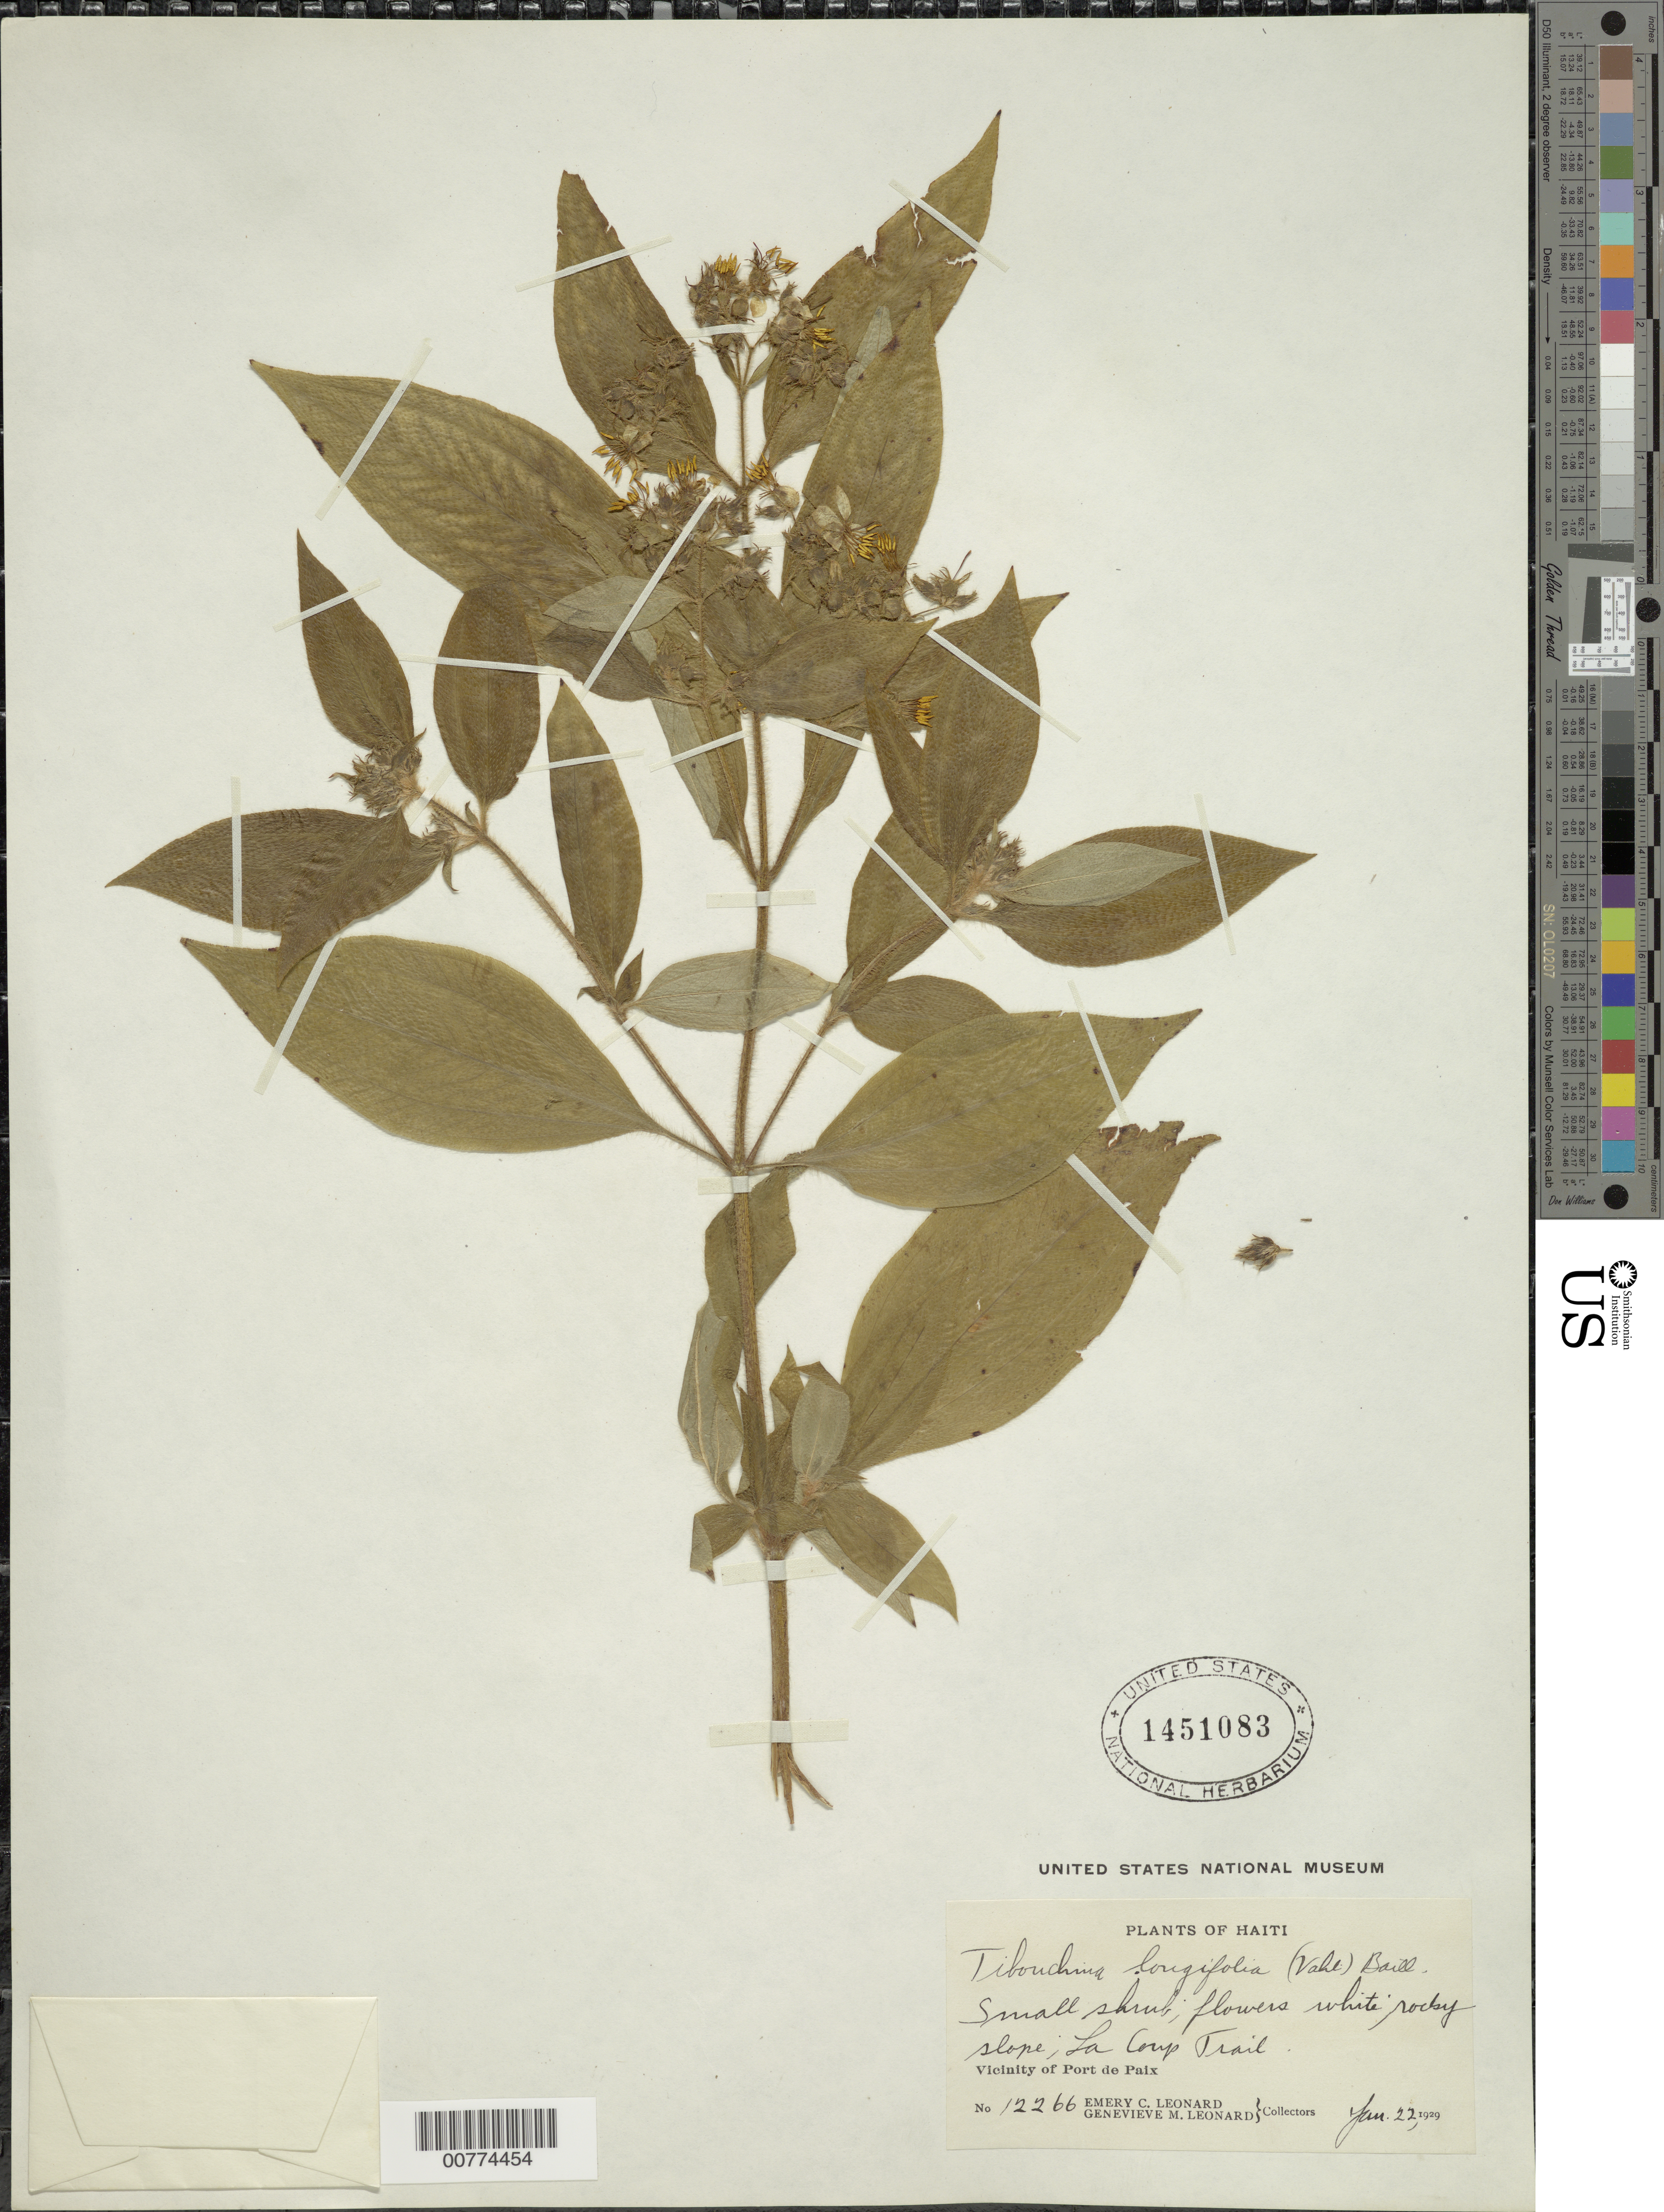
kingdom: Plantae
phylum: Tracheophyta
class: Magnoliopsida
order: Myrtales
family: Melastomataceae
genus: Chaetogastra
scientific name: Chaetogastra longifolia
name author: (Vahl) DC.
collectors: E. C. Leonard & G. M. Leonard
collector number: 12266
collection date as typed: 22 Jan 1929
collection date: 1929-01-22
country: Haiti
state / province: Nord-Ouest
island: Hispaniola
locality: Vicinity of Port de Paix, La Camp Trail.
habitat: Rocky slope.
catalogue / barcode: US 1451083